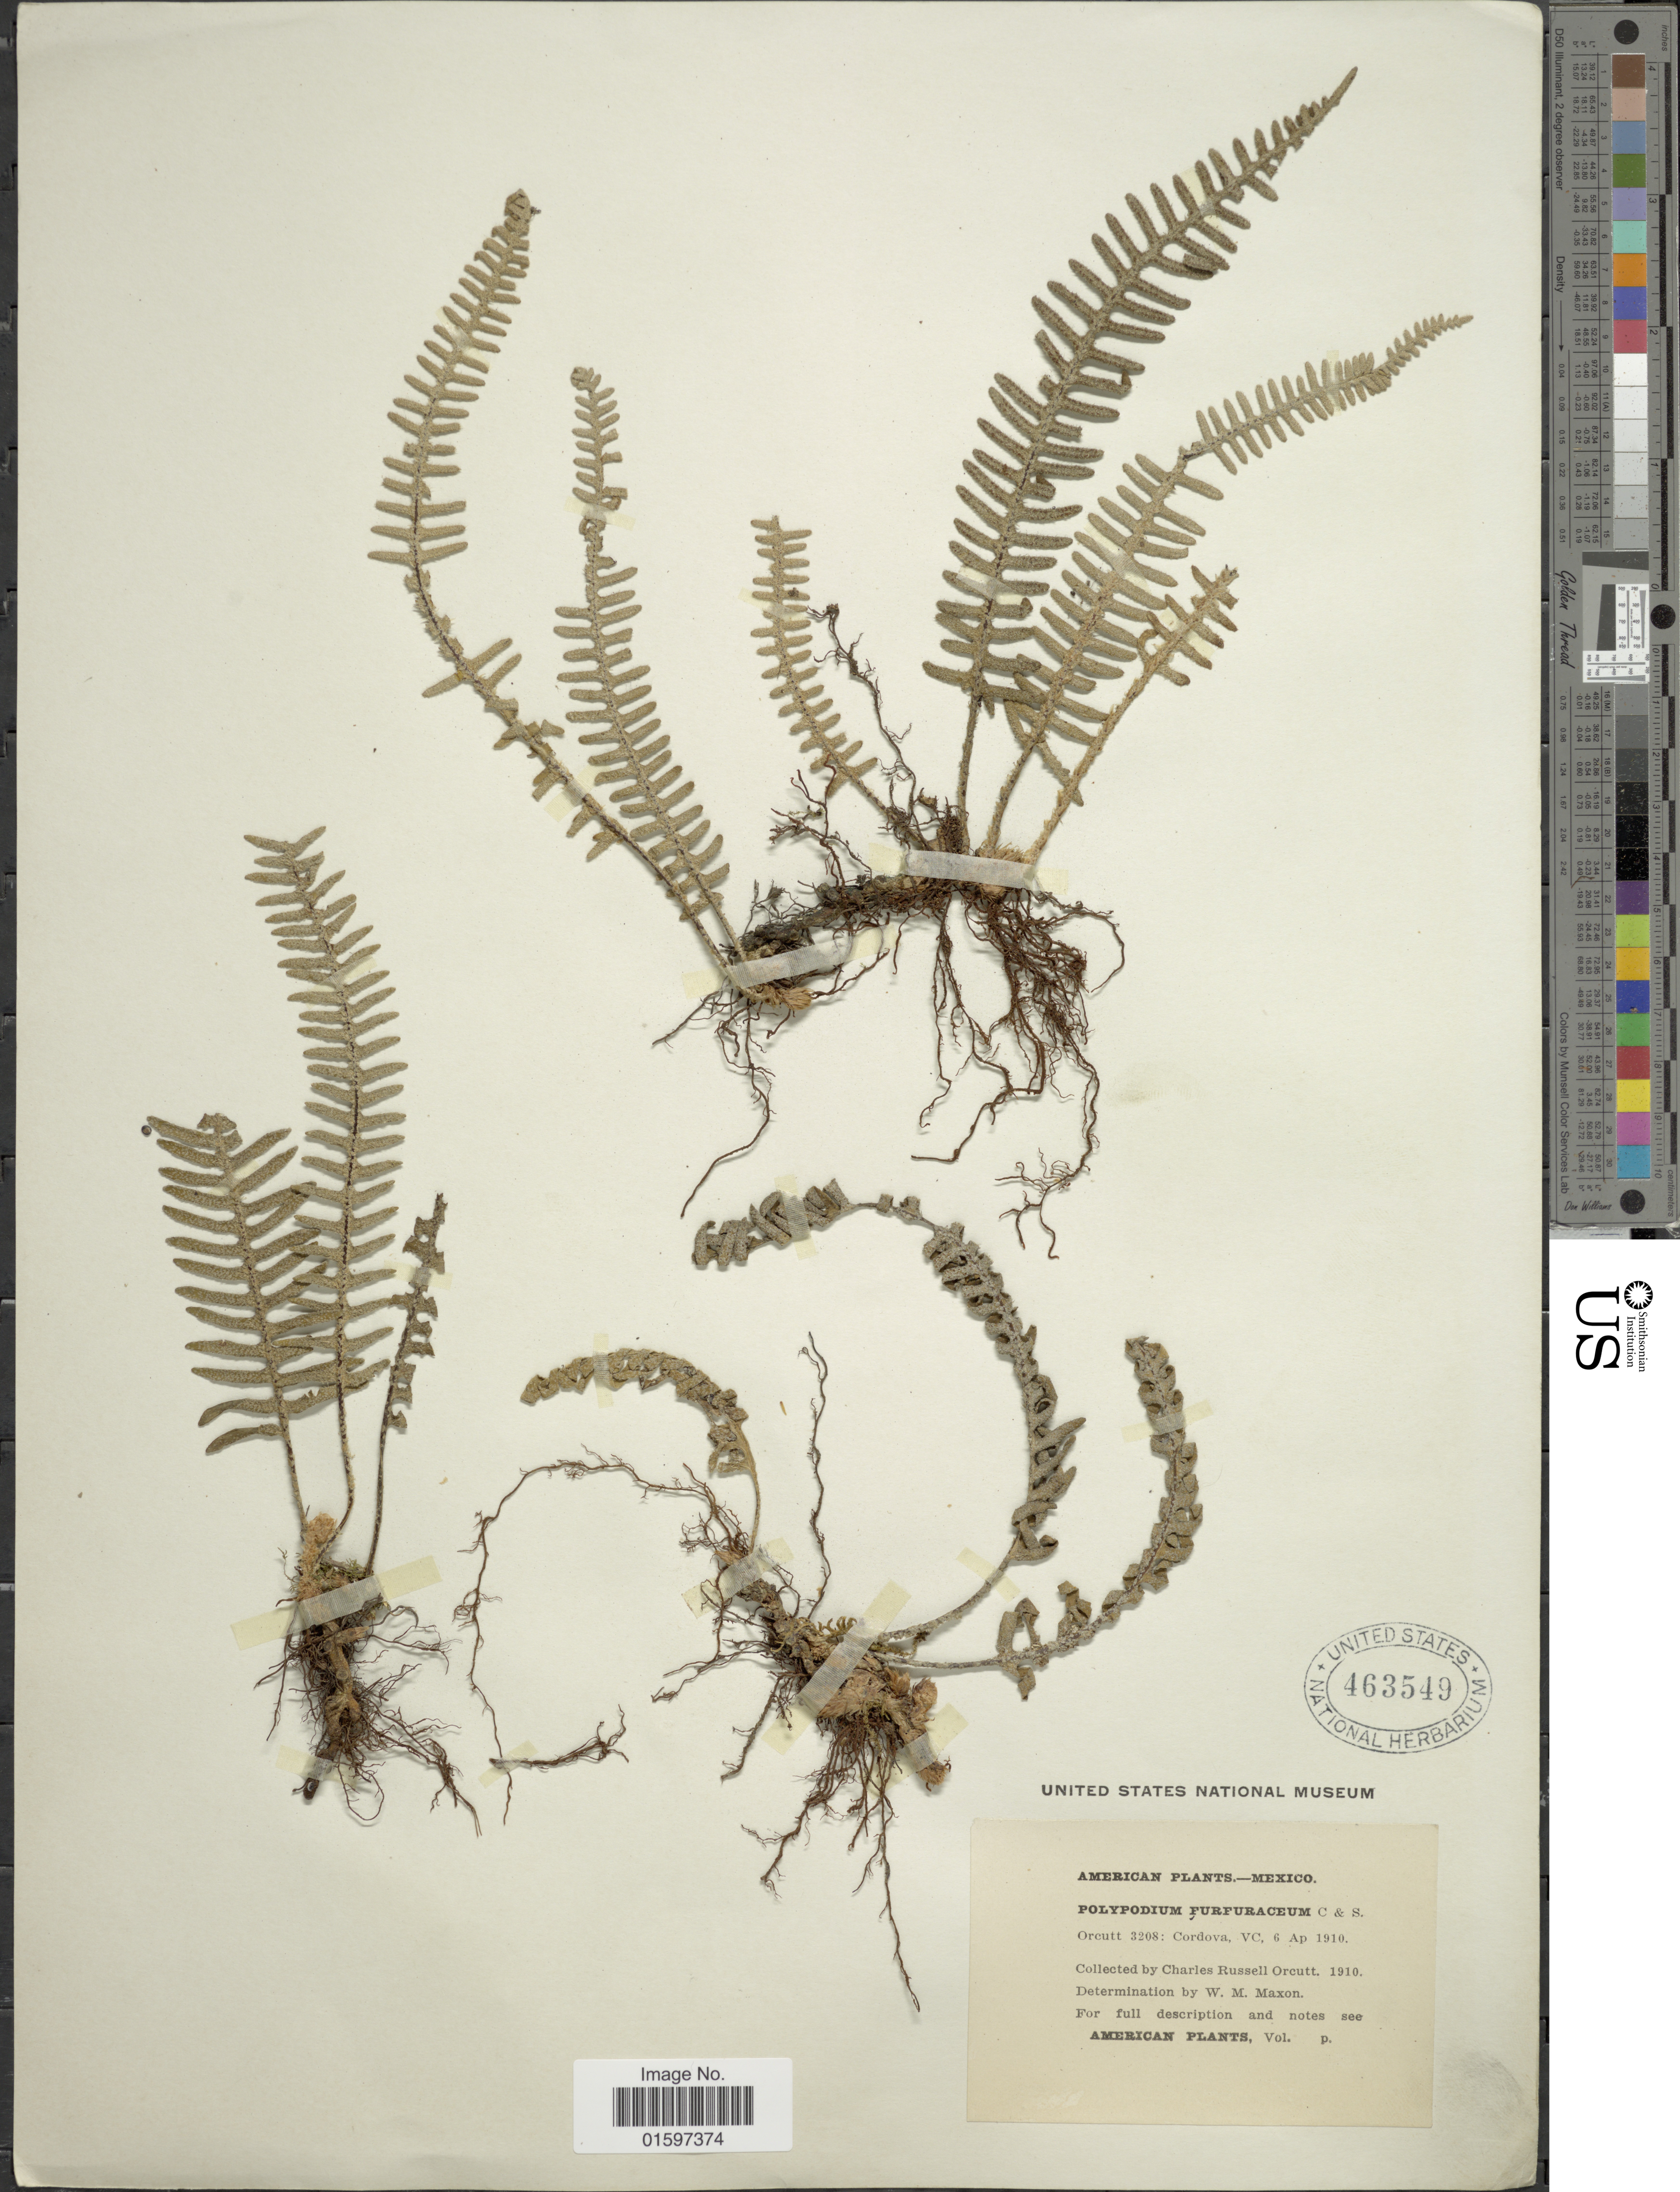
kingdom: Plantae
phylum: Tracheophyta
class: Polypodiopsida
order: Polypodiales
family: Polypodiaceae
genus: Pleopeltis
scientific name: Pleopeltis furfuracea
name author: (Schltdl. & Cham.) A.R. Sm. & Tejero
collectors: C. R. Orcutt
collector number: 3208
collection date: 1910-04-06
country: Mexico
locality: Cordova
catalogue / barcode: US 463549